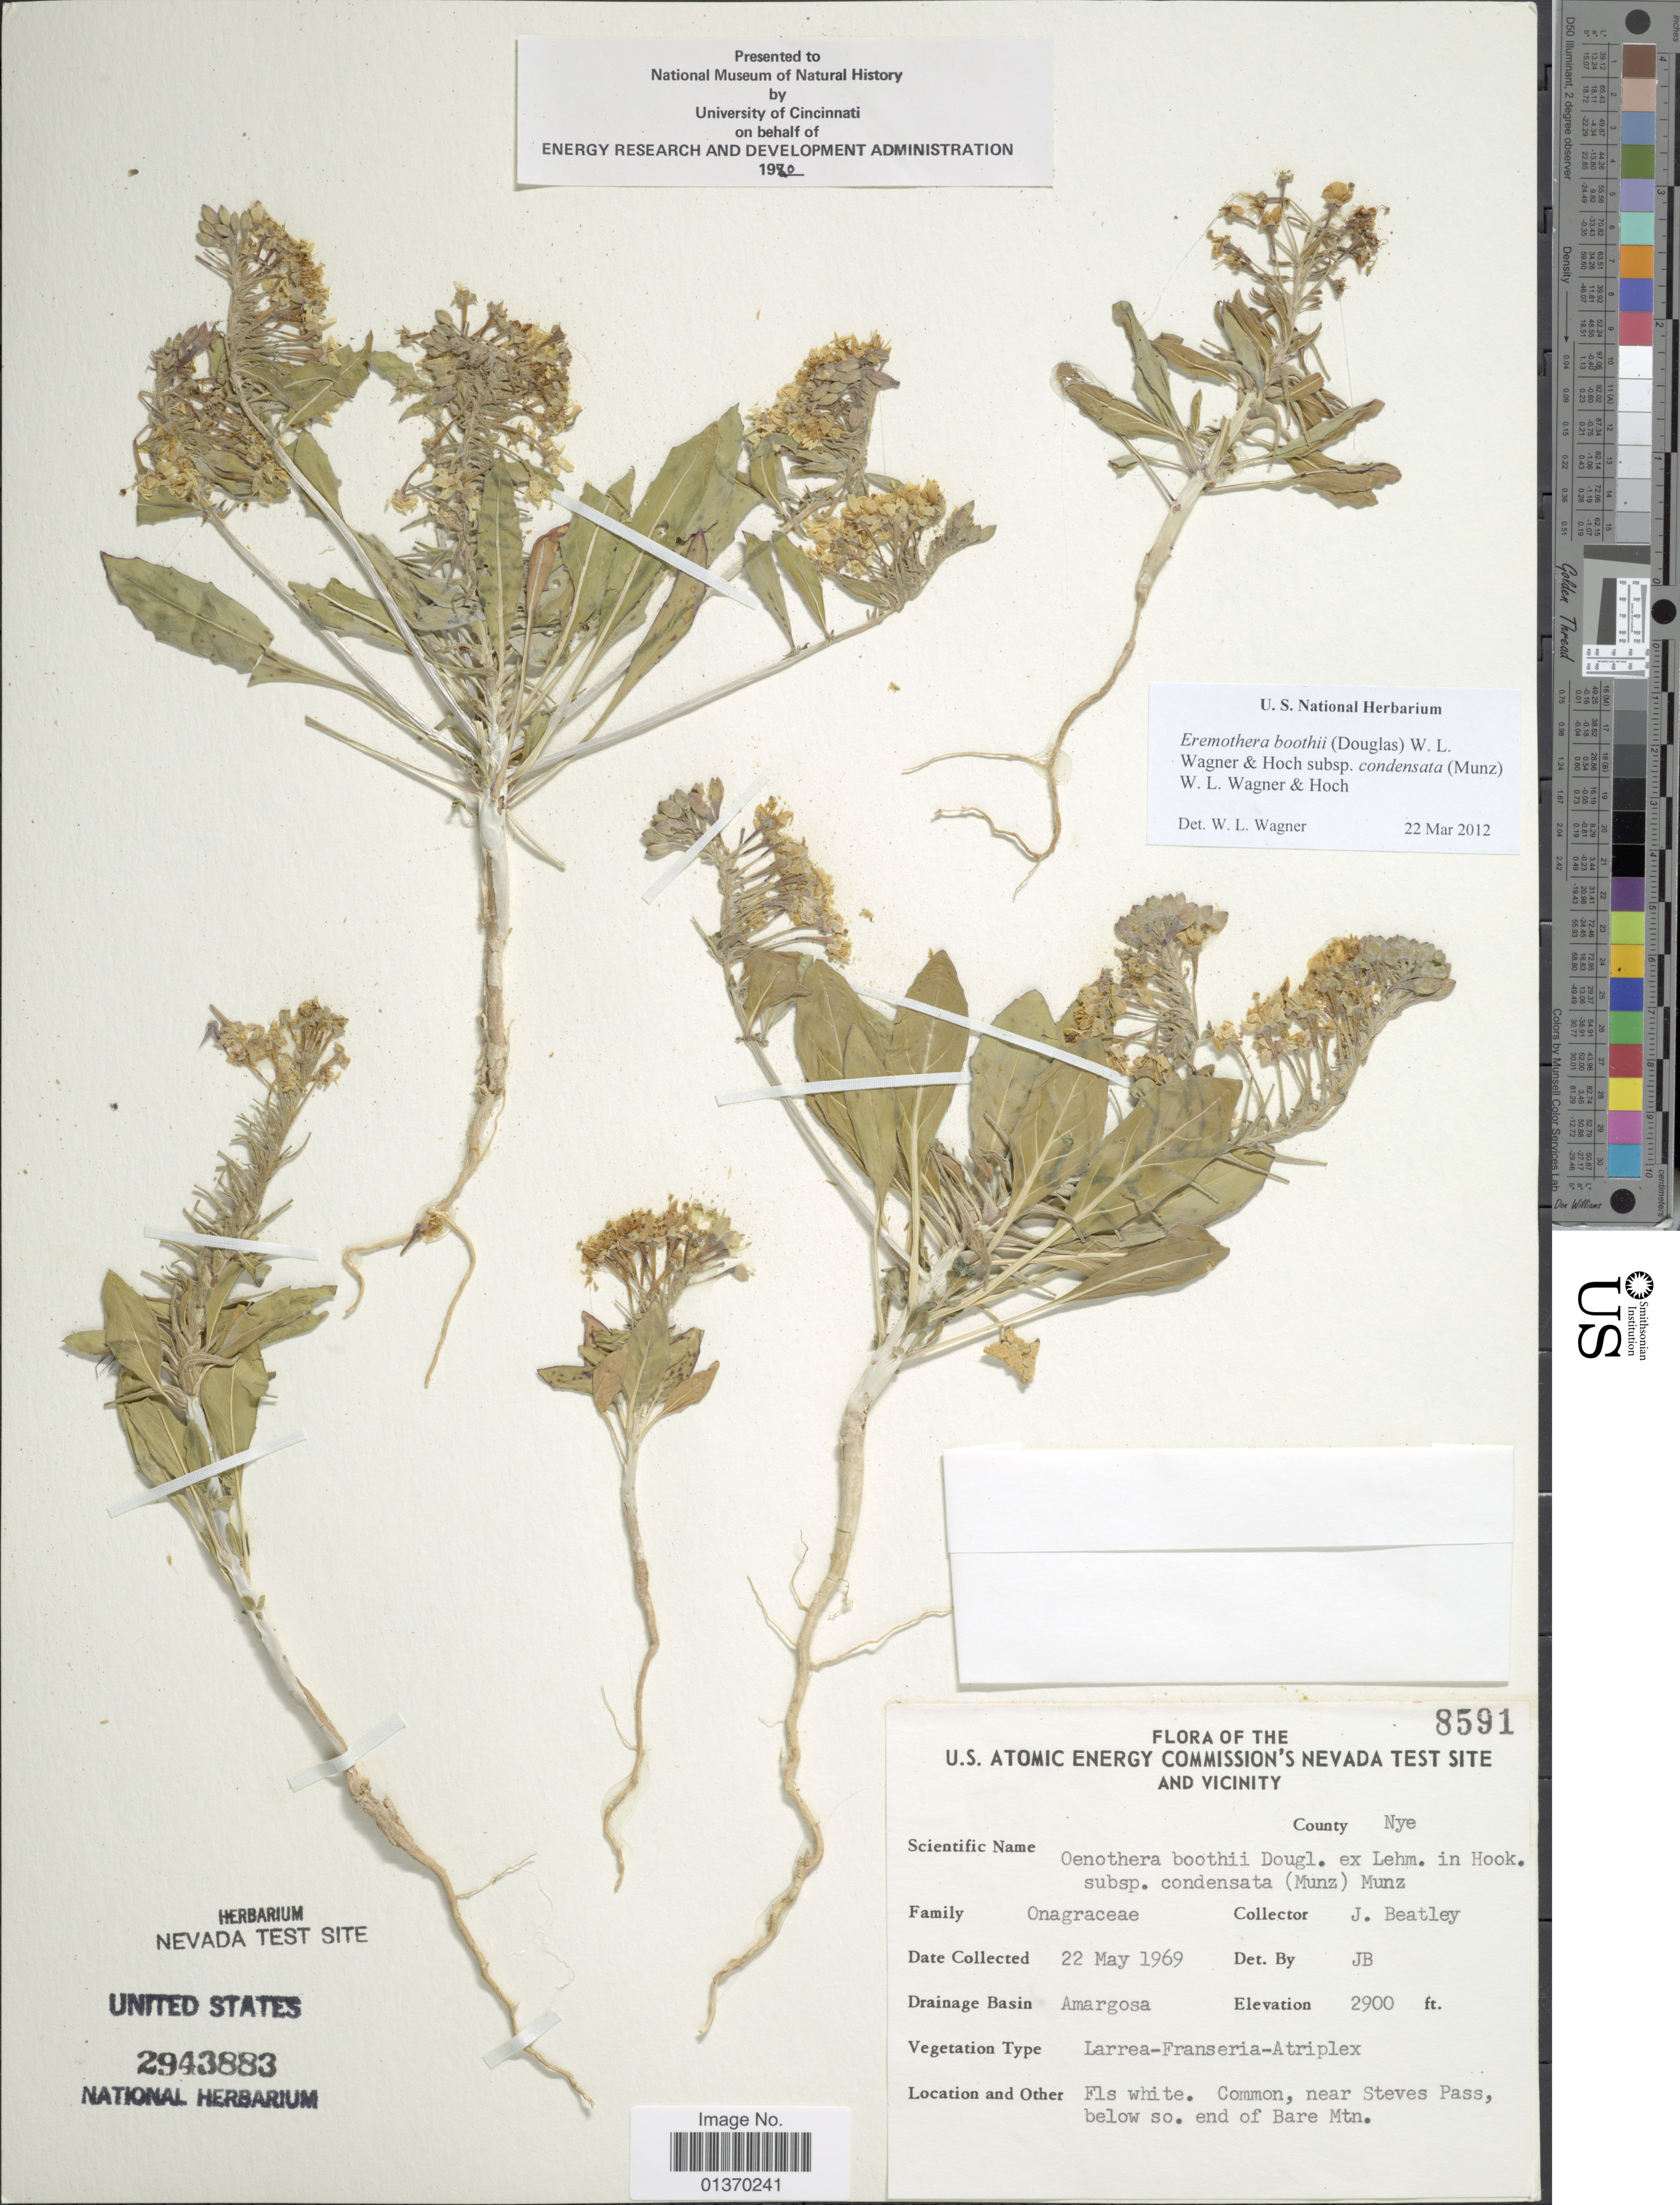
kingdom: Plantae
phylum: Tracheophyta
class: Magnoliopsida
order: Myrtales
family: Onagraceae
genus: Eremothera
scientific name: Eremothera boothii subsp. condensata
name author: (Munz) W.L. Wagner & Hoch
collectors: J. C. Beatley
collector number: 8591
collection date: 1969-05-22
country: United States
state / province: Nevada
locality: U. S. Atomic Energy Commission's Nevada Test Site and Vicinity, near Steves Pass, below so. end of Bare Mtn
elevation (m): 884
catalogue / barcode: US 2943883